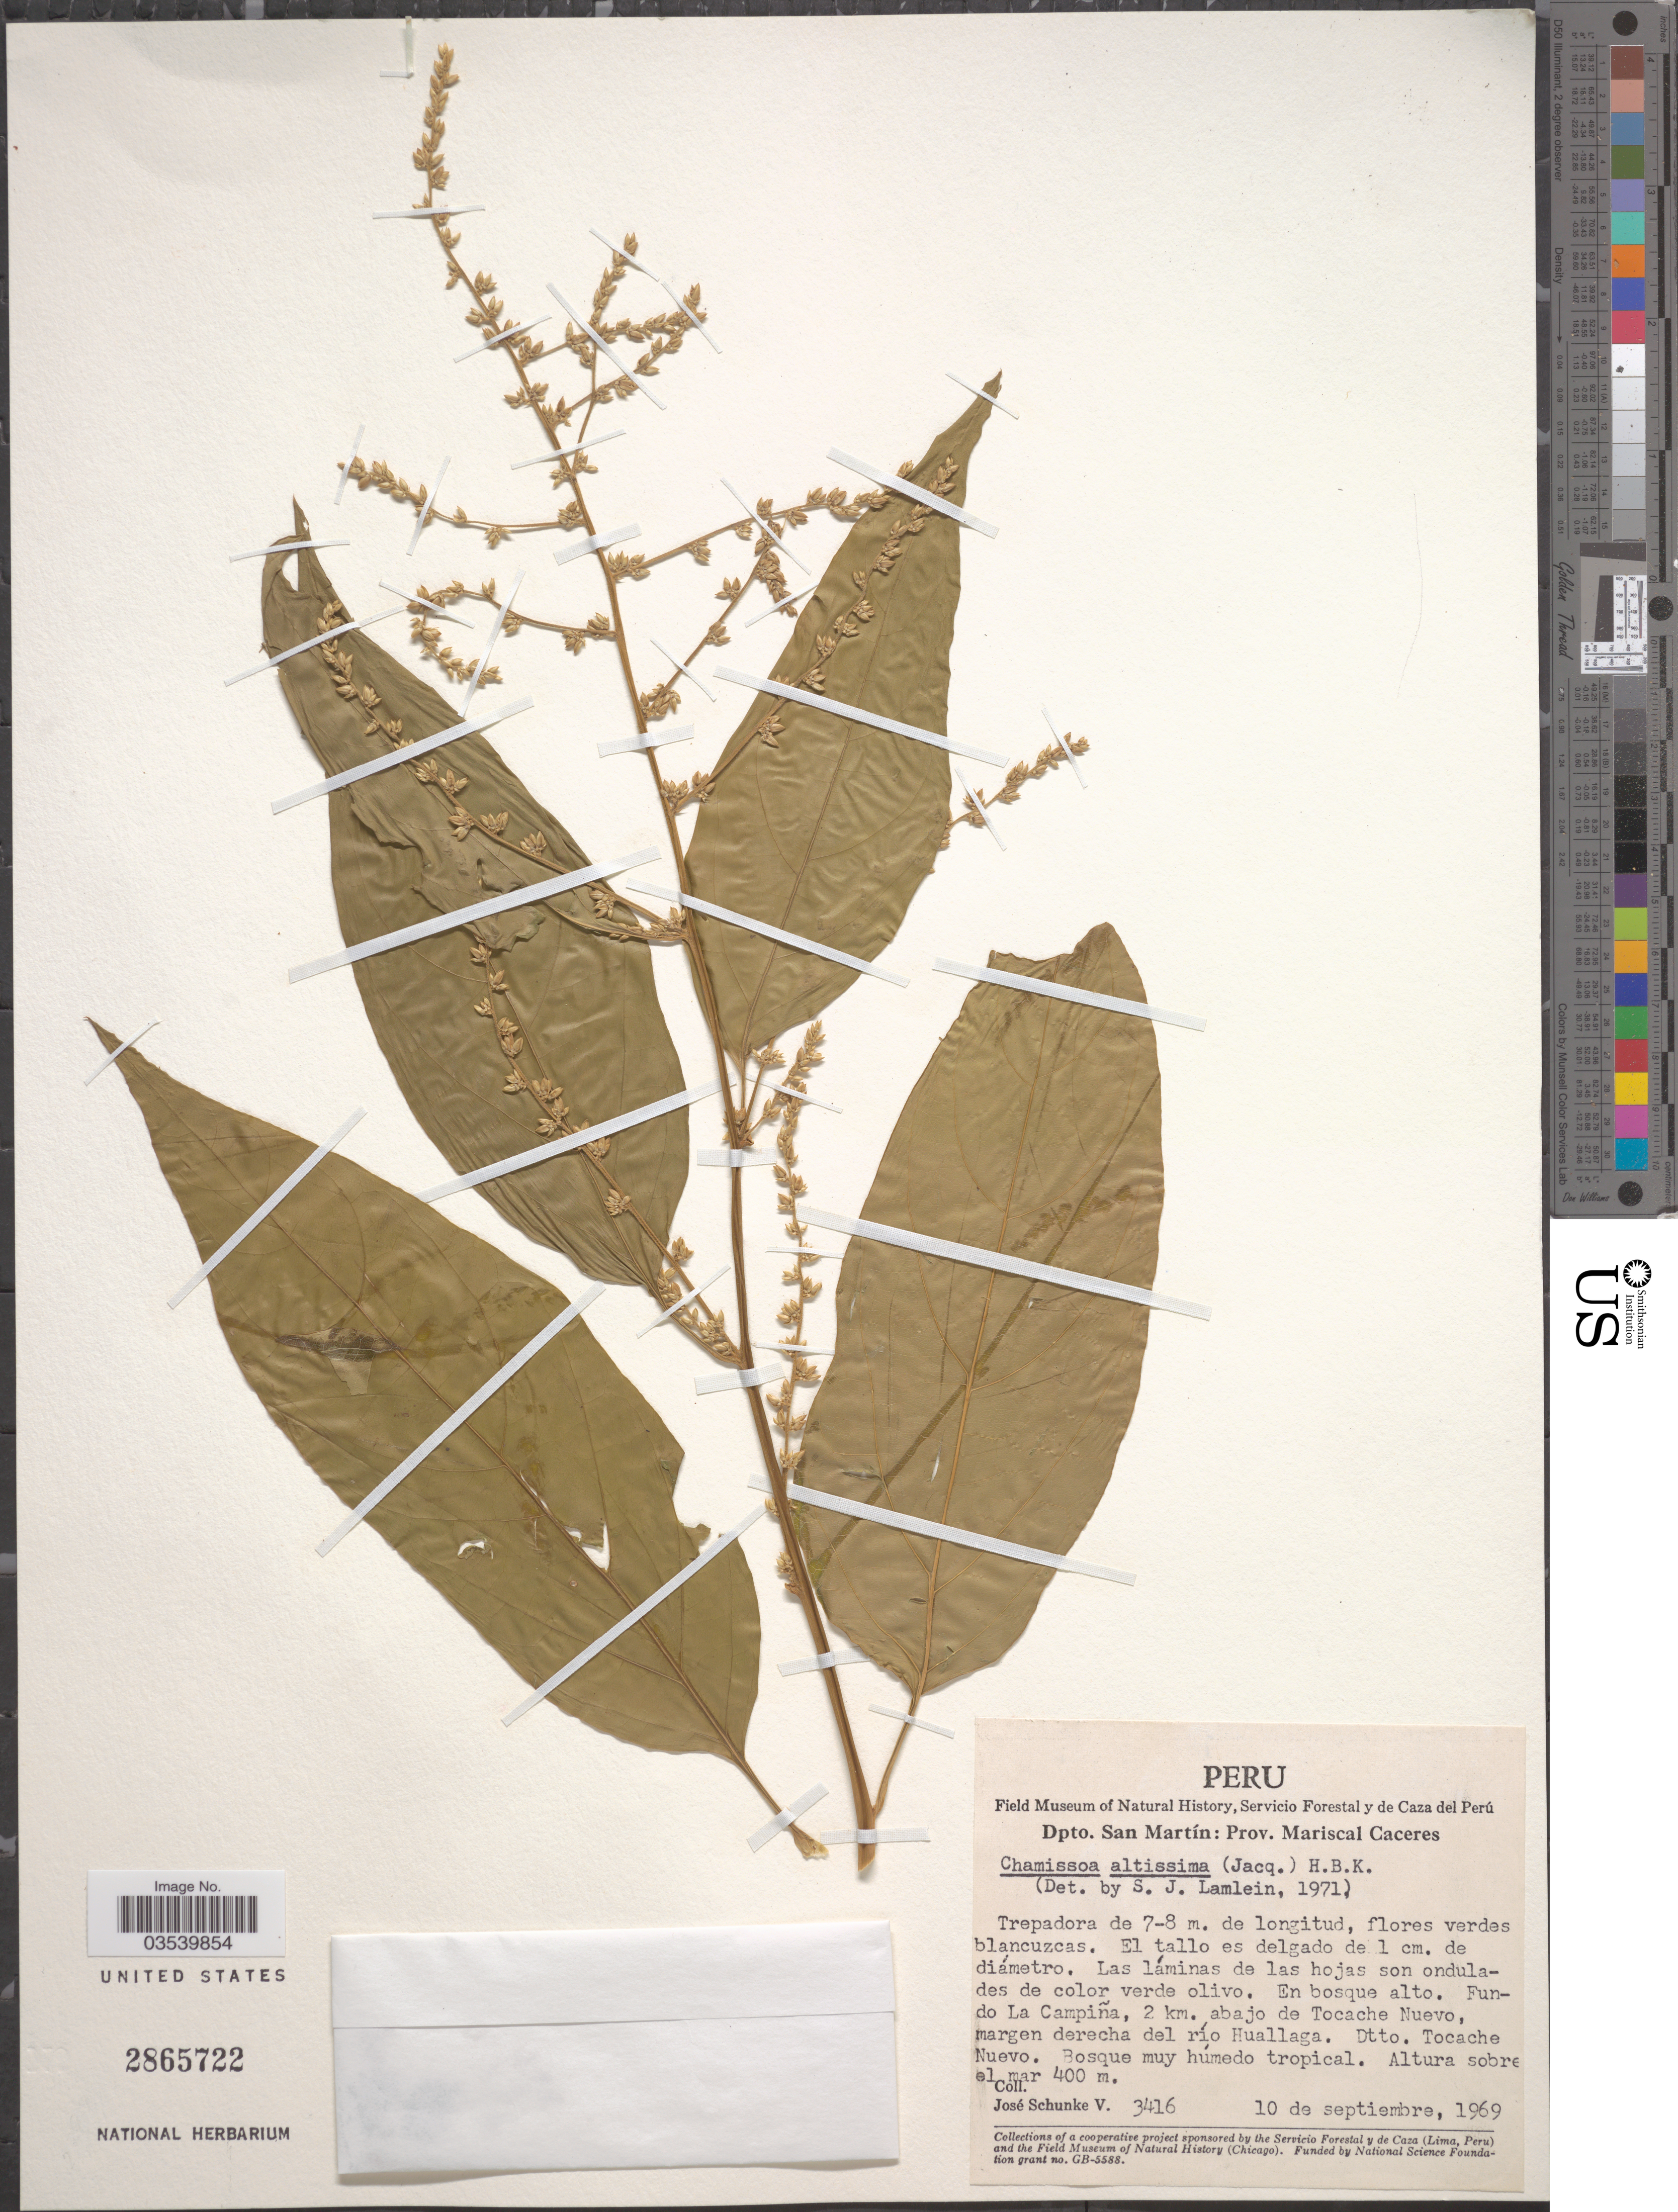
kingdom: Plantae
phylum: Tracheophyta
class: Magnoliopsida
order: Caryophyllales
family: Amaranthaceae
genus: Chamissoa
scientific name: Chamissoa altissima var. altissima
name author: (Jacq.) Kunth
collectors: J. Schunke Vigo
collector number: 3416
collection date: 1969-09-10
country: Peru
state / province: San Martín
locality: Dpto. San Martín: Prov. Mariscal Caceres. Fundo La Campiña, 2 km. abajo de Tocache Nuevo, margen derecha del río Huallaga. Dtto. Tocache Nuevo.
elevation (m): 400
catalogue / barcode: US 2865722